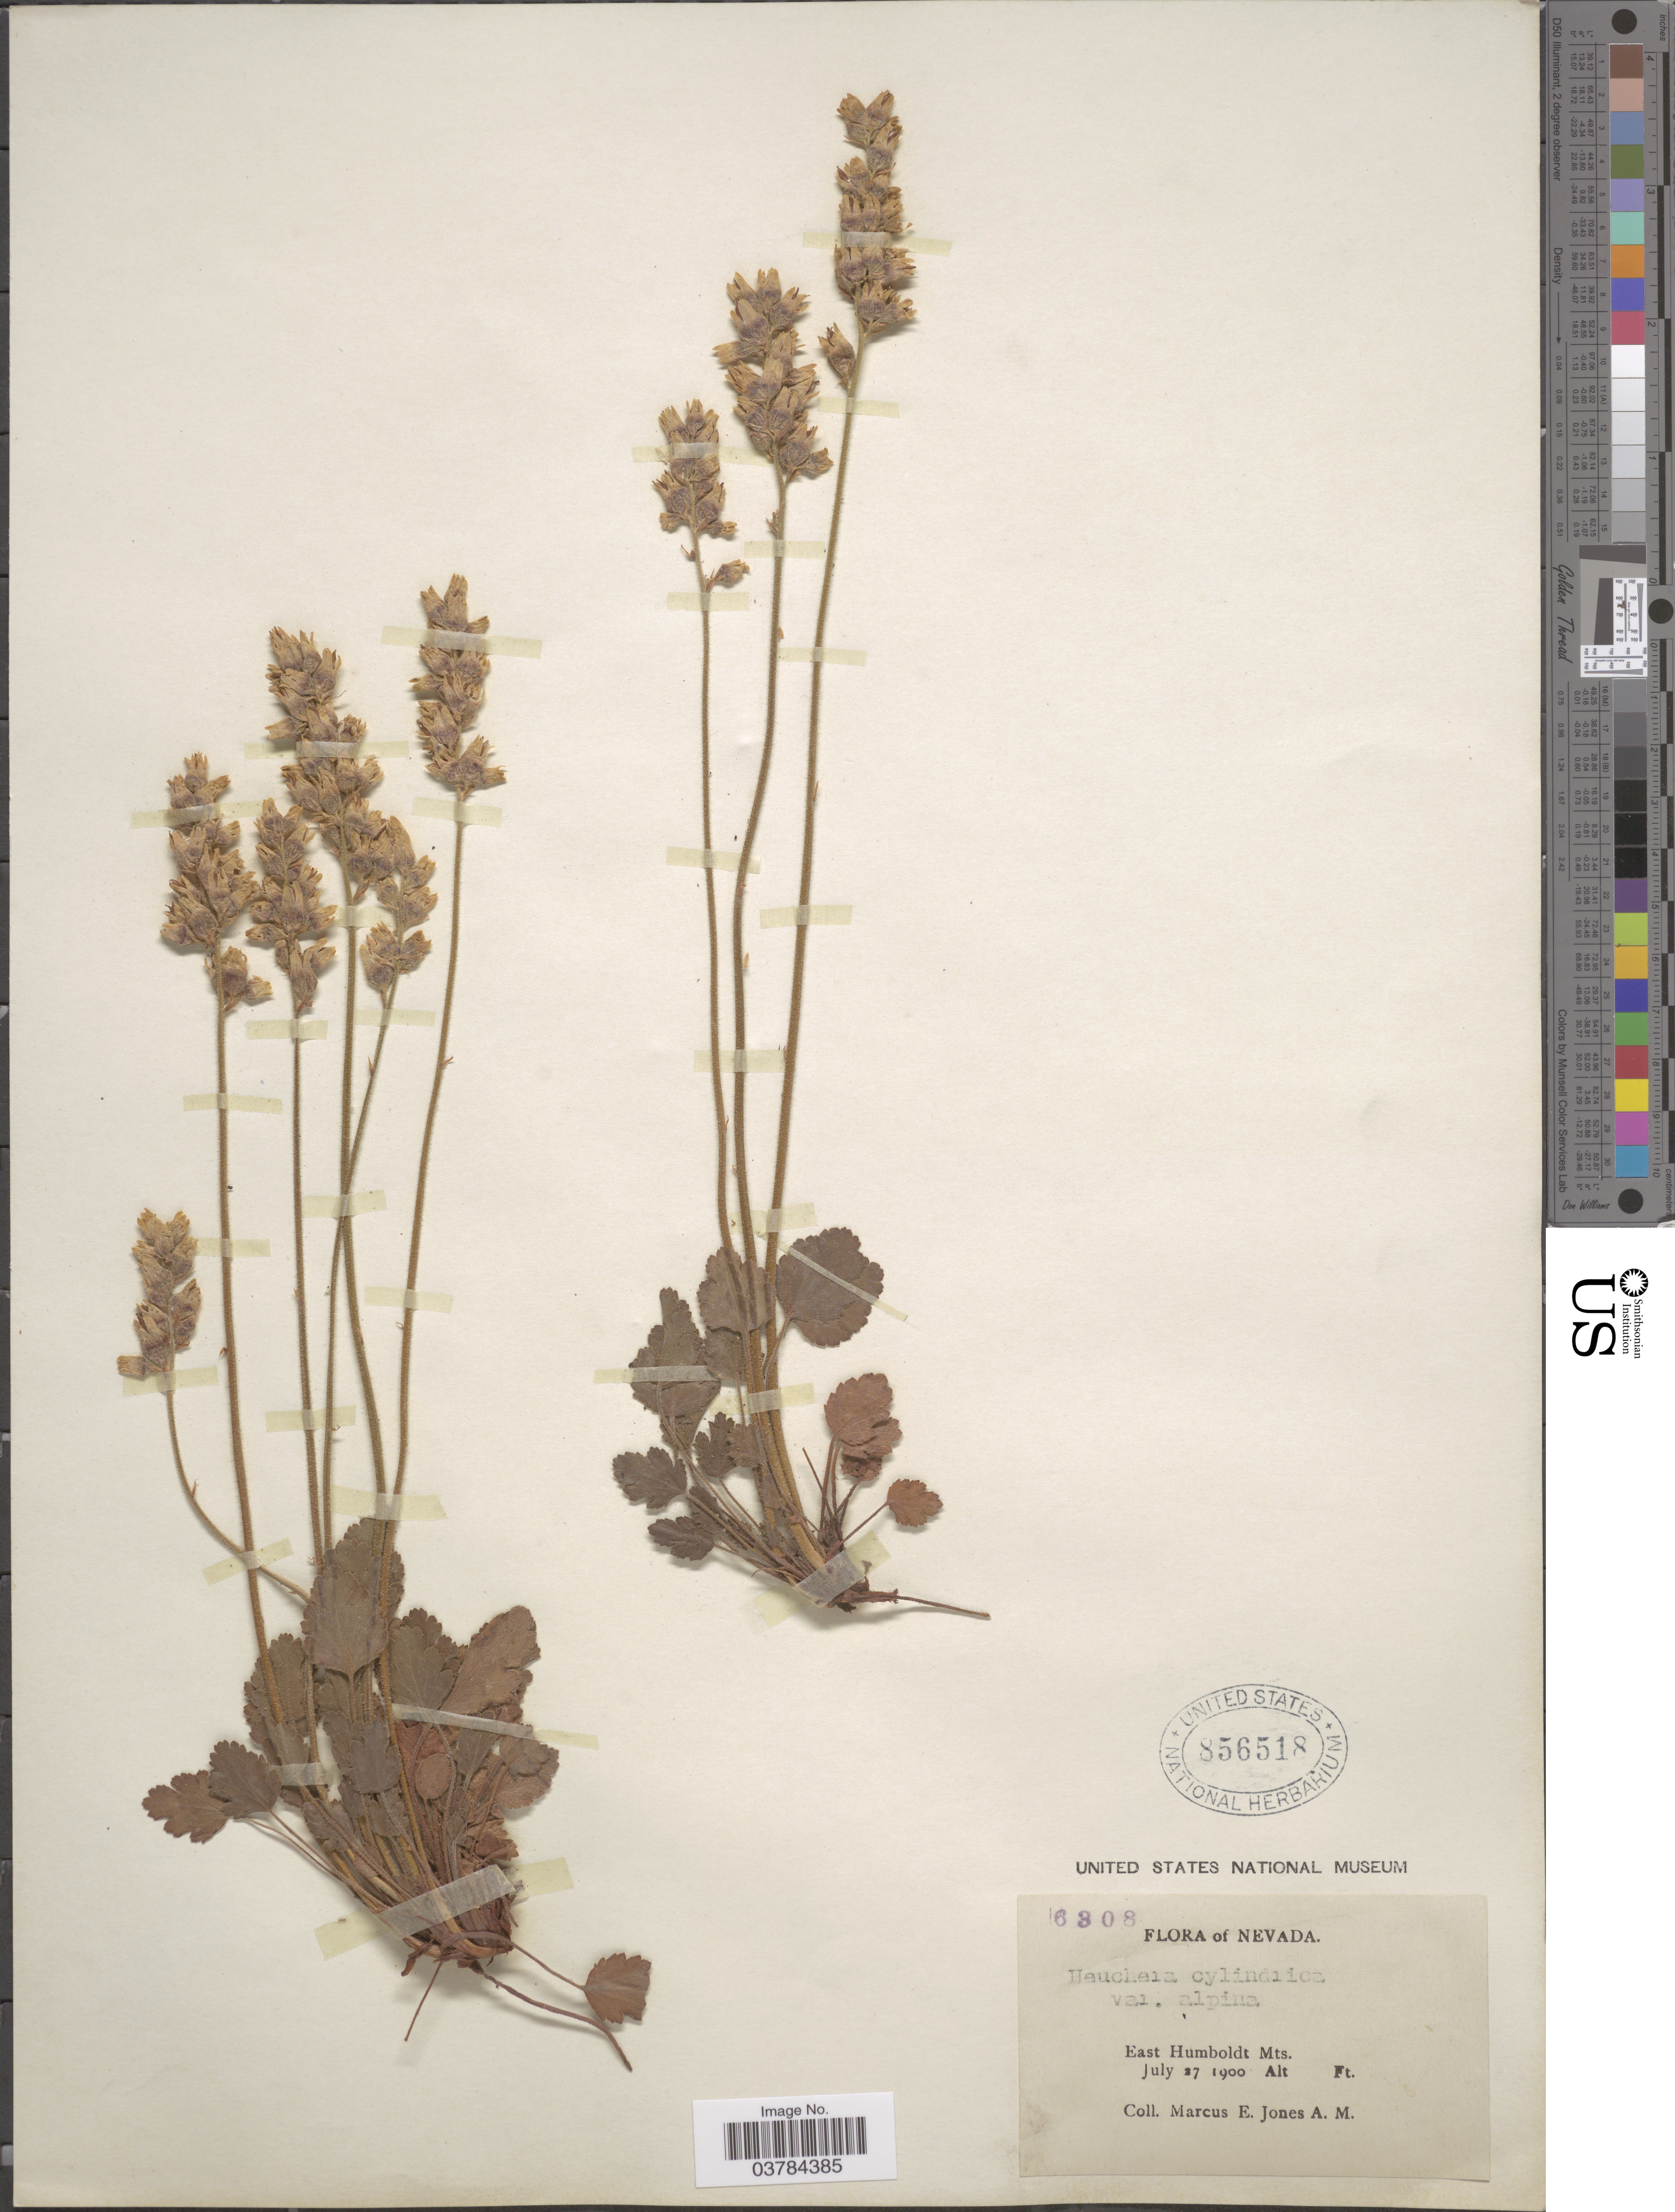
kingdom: Plantae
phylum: Tracheophyta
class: Magnoliopsida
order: Saxifragales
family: Saxifragaceae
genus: Heuchera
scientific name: Heuchera cylindrica var. alpina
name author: S. Watson in C. King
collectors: M. E. Jones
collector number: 6308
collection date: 1900-07-27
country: United States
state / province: Nevada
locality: East Humboldt Mts.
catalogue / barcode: US 856518